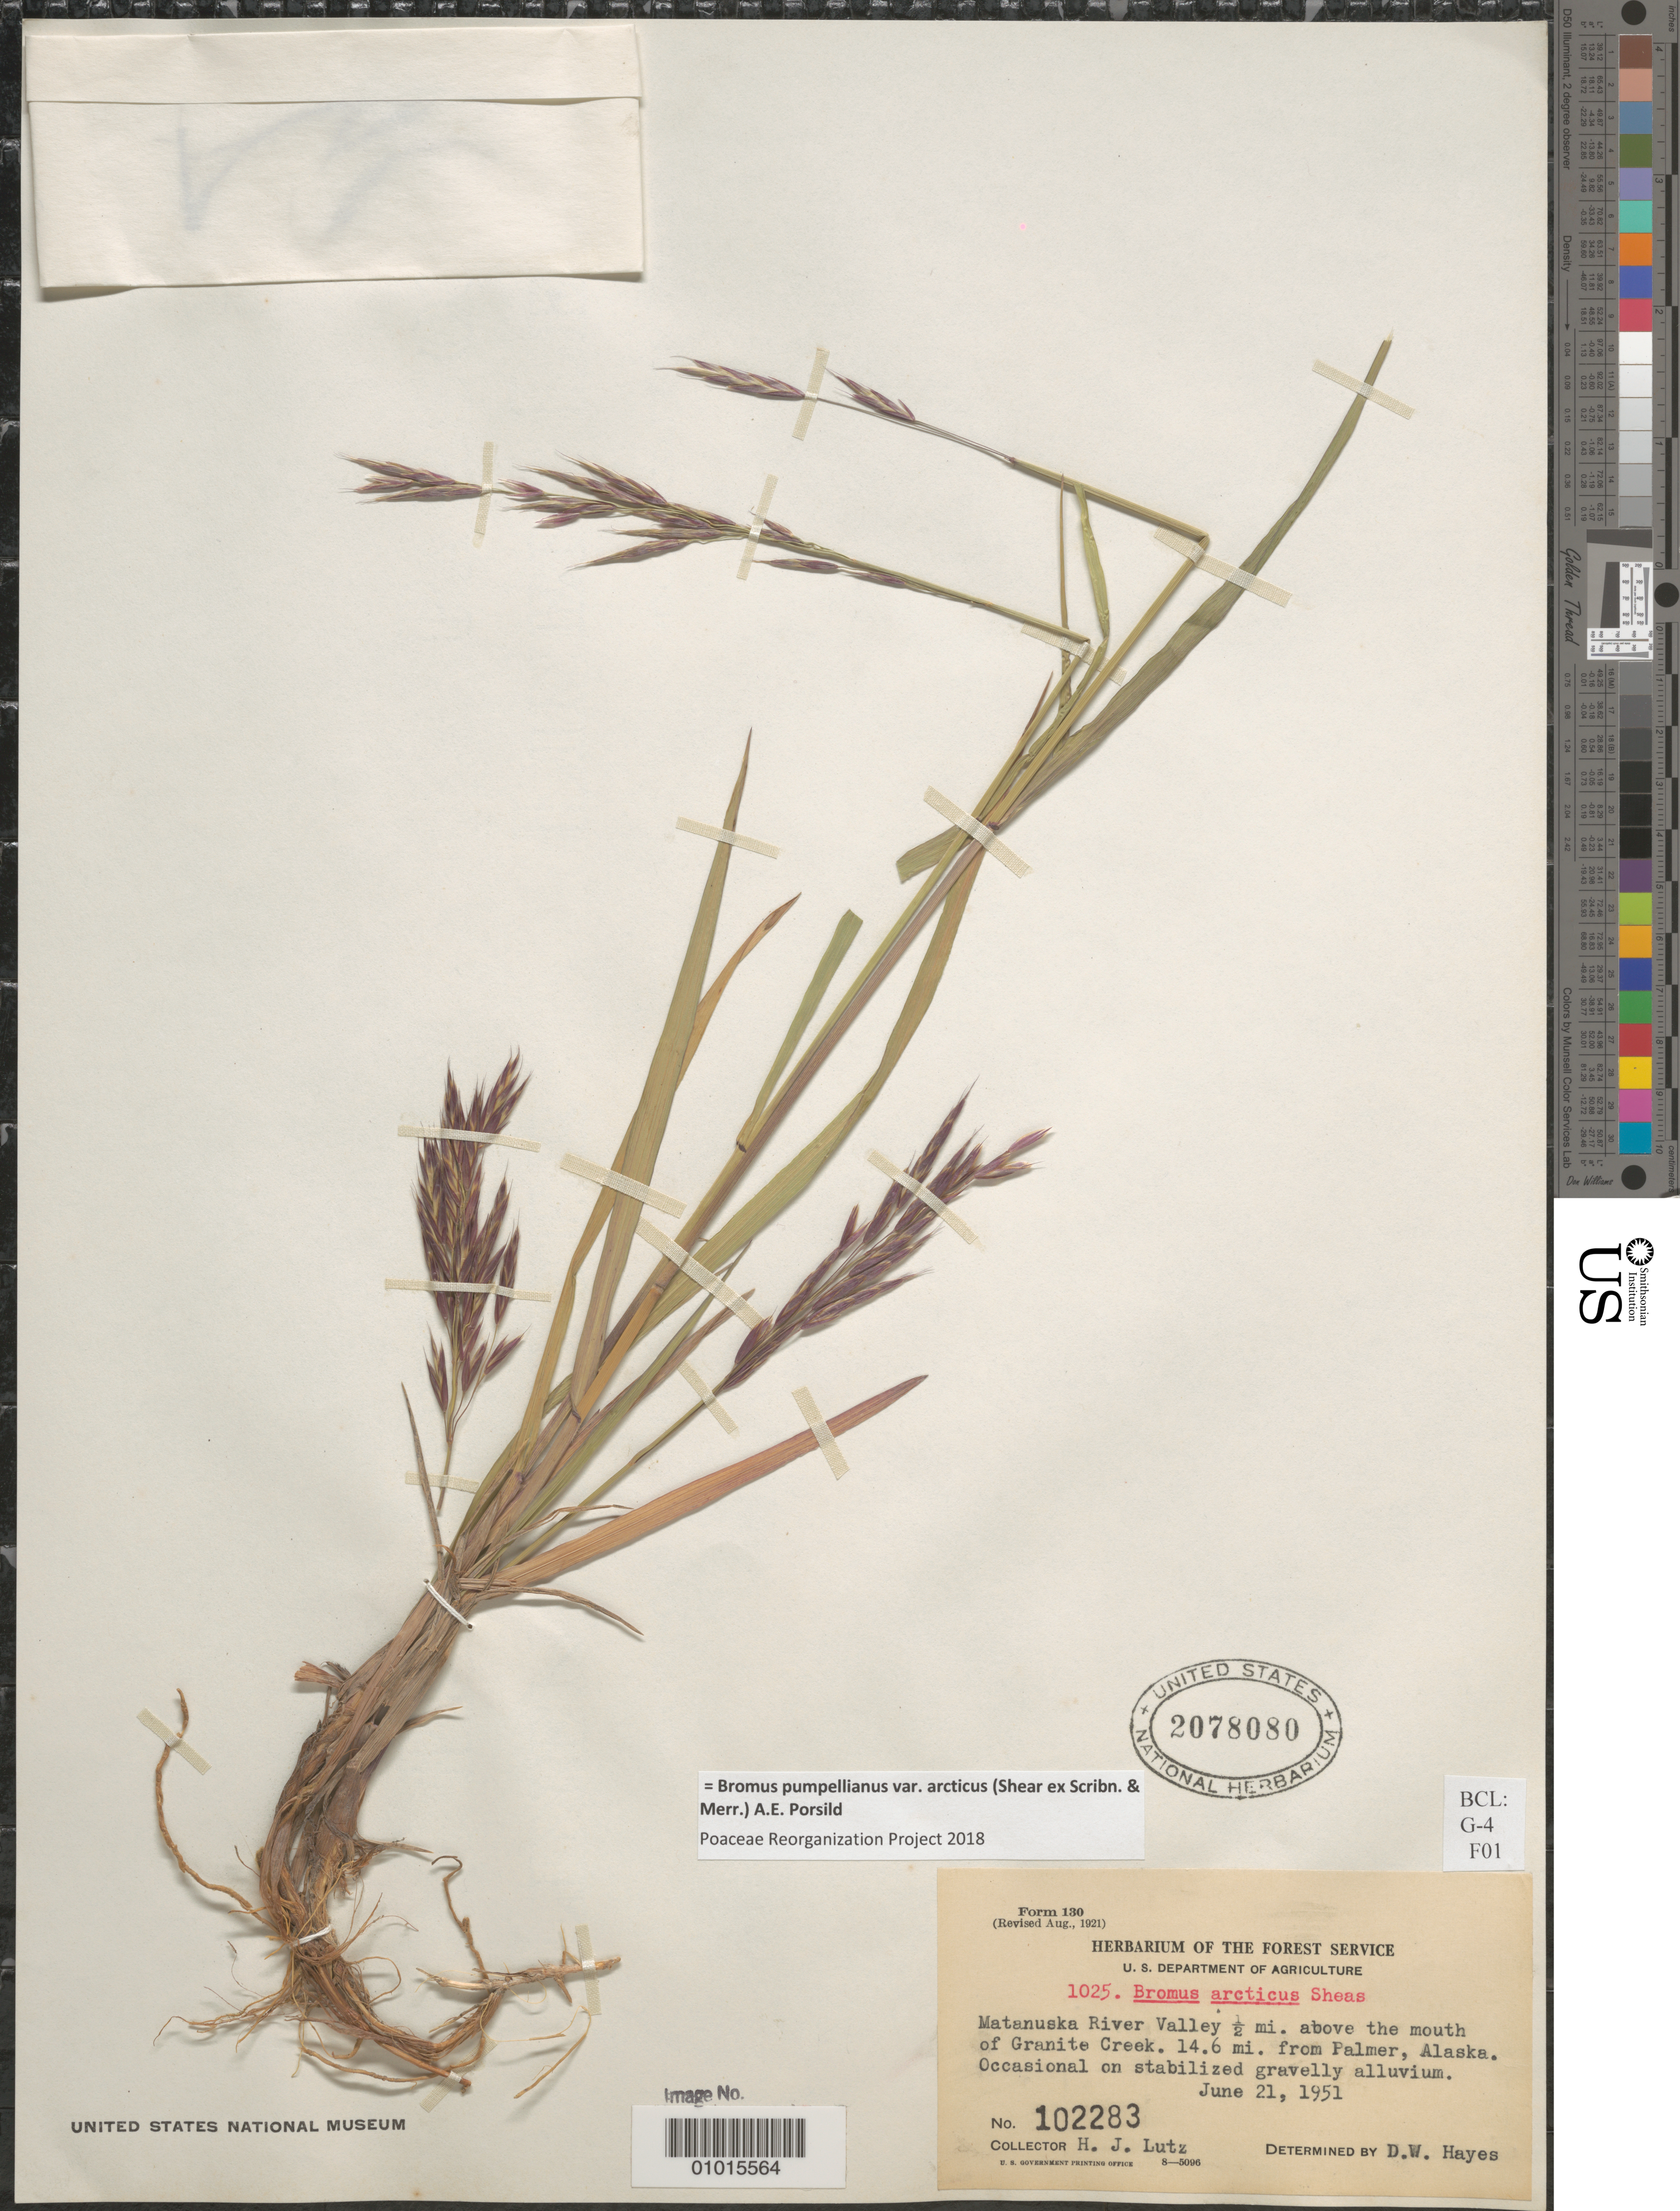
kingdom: Plantae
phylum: Tracheophyta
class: Liliopsida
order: Poales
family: Poaceae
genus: Bromus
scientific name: Bromus pumpellianus var. arcticus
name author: (Shear ex Scribn. & Merr.) A.E. Porsild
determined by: Poaceae Reorganization Project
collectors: H. J. Lutz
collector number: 1025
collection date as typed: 21 Jun 1951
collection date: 1951-06-21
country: United States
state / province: Alaska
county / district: Palmer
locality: Matanuska River Valley, 0.5 mi above the mouth of Granite Creek. 14.6 mi. from Palmer, Alaska.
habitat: Occasional on stabilized gravelly alluvium.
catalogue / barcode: US 2078080